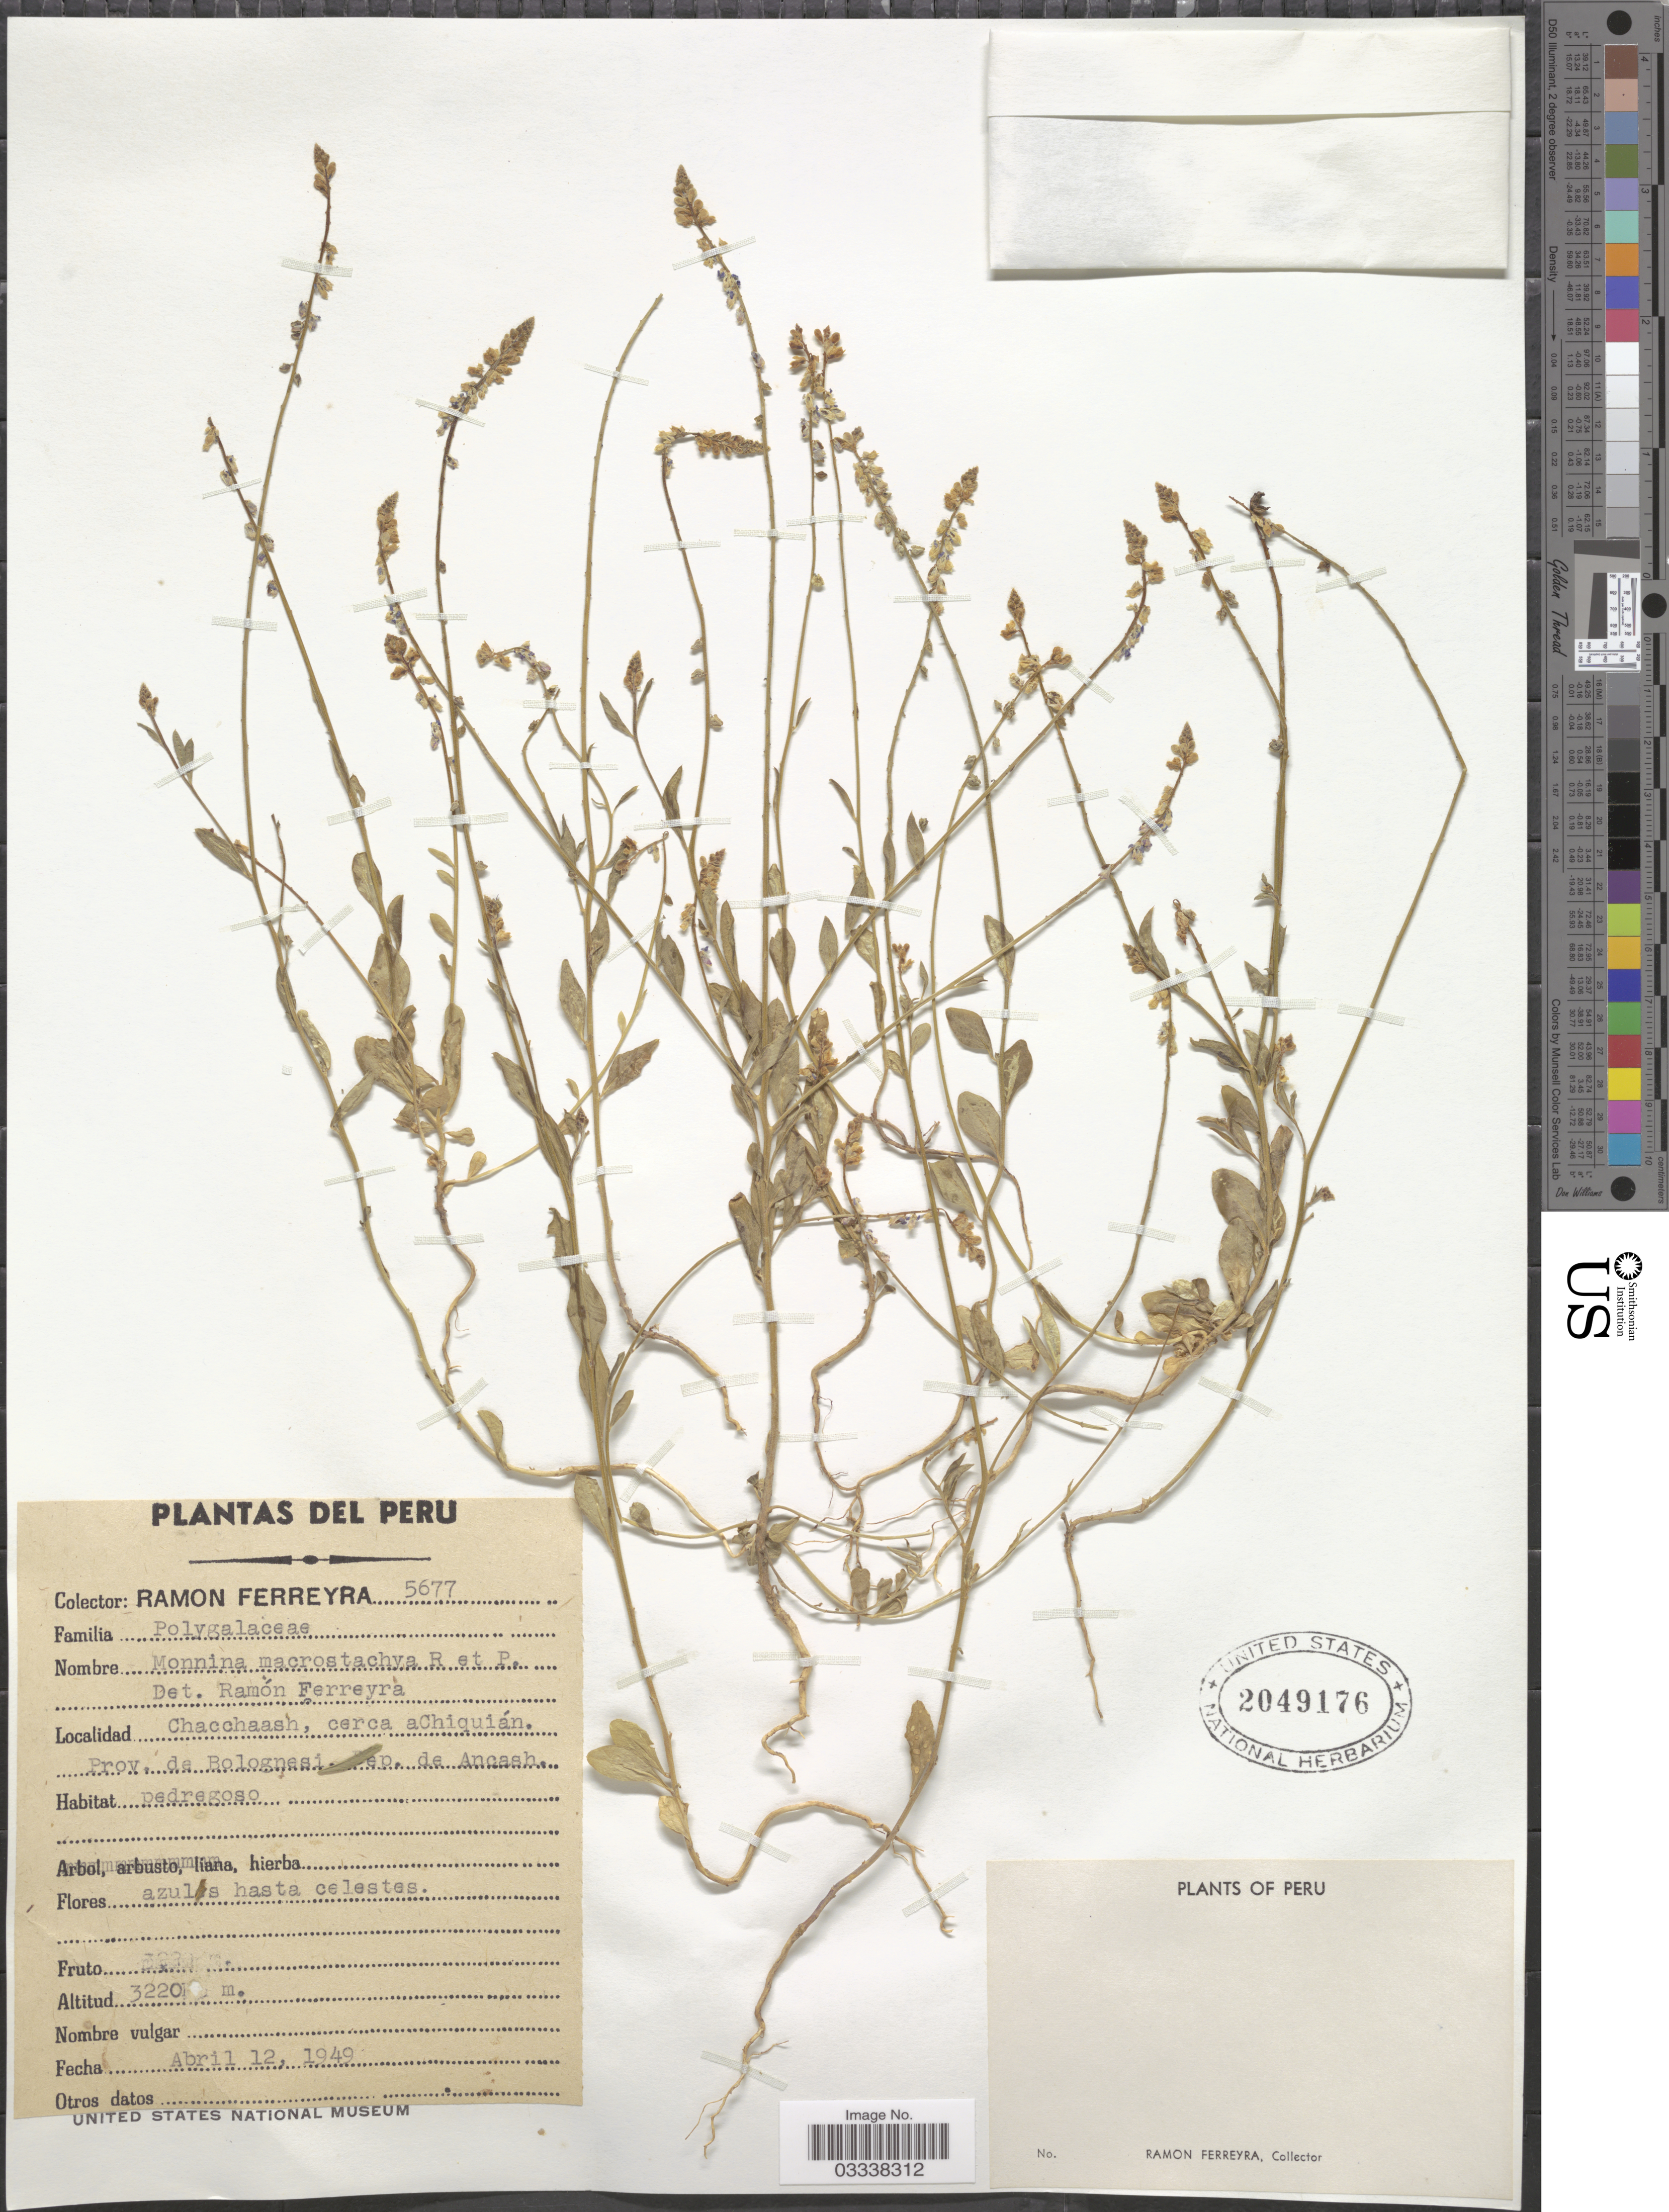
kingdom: Plantae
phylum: Tracheophyta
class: Magnoliopsida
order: Fabales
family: Polygalaceae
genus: Monnina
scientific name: Monnina macrostachya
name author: Ruiz & Pav.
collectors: R. A. Ferreyra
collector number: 5677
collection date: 1949-04-12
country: Peru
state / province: Ancash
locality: Chacchaash, cerca aChiquián. Prov. de Bolognesi. Dep. de Ancash.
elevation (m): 3220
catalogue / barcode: US 2049176